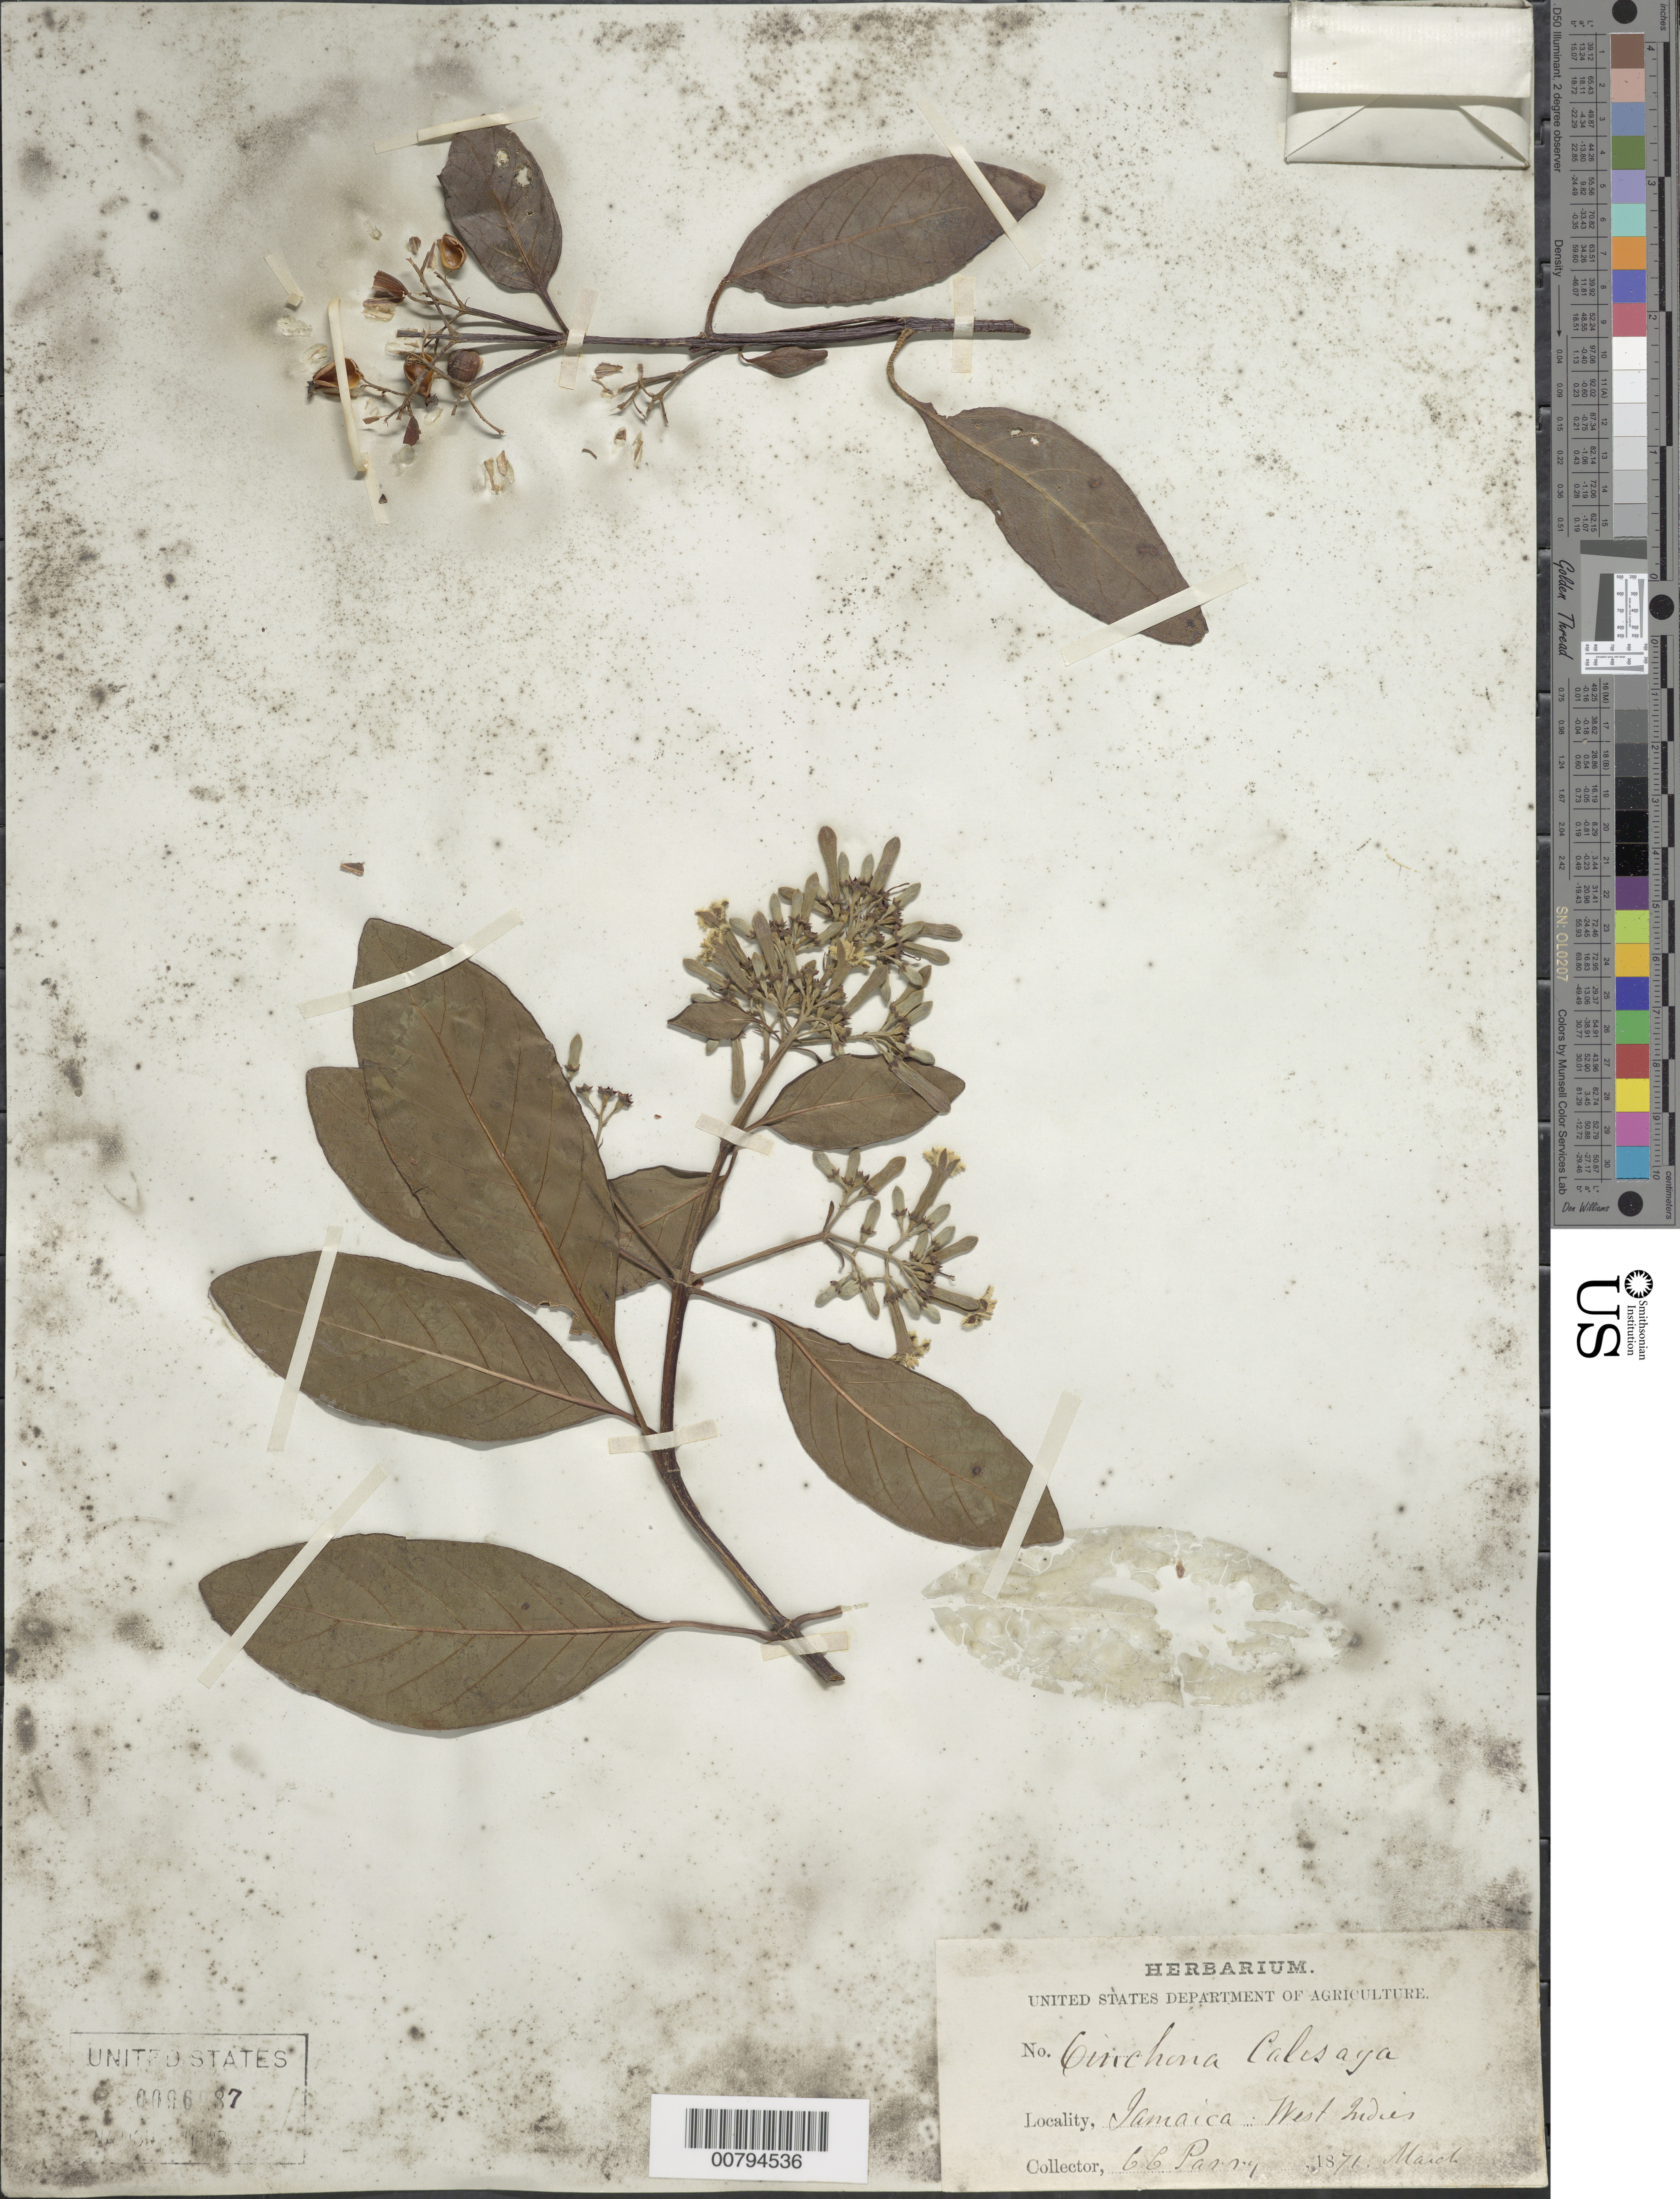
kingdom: Plantae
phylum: Tracheophyta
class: Magnoliopsida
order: Gentianales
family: Rubiaceae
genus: Cinchona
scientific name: Cinchona calisaya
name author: Wedd.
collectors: C. C. Parry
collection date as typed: Mar 1871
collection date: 1871-03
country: Jamaica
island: Jamaica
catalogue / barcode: US 96087